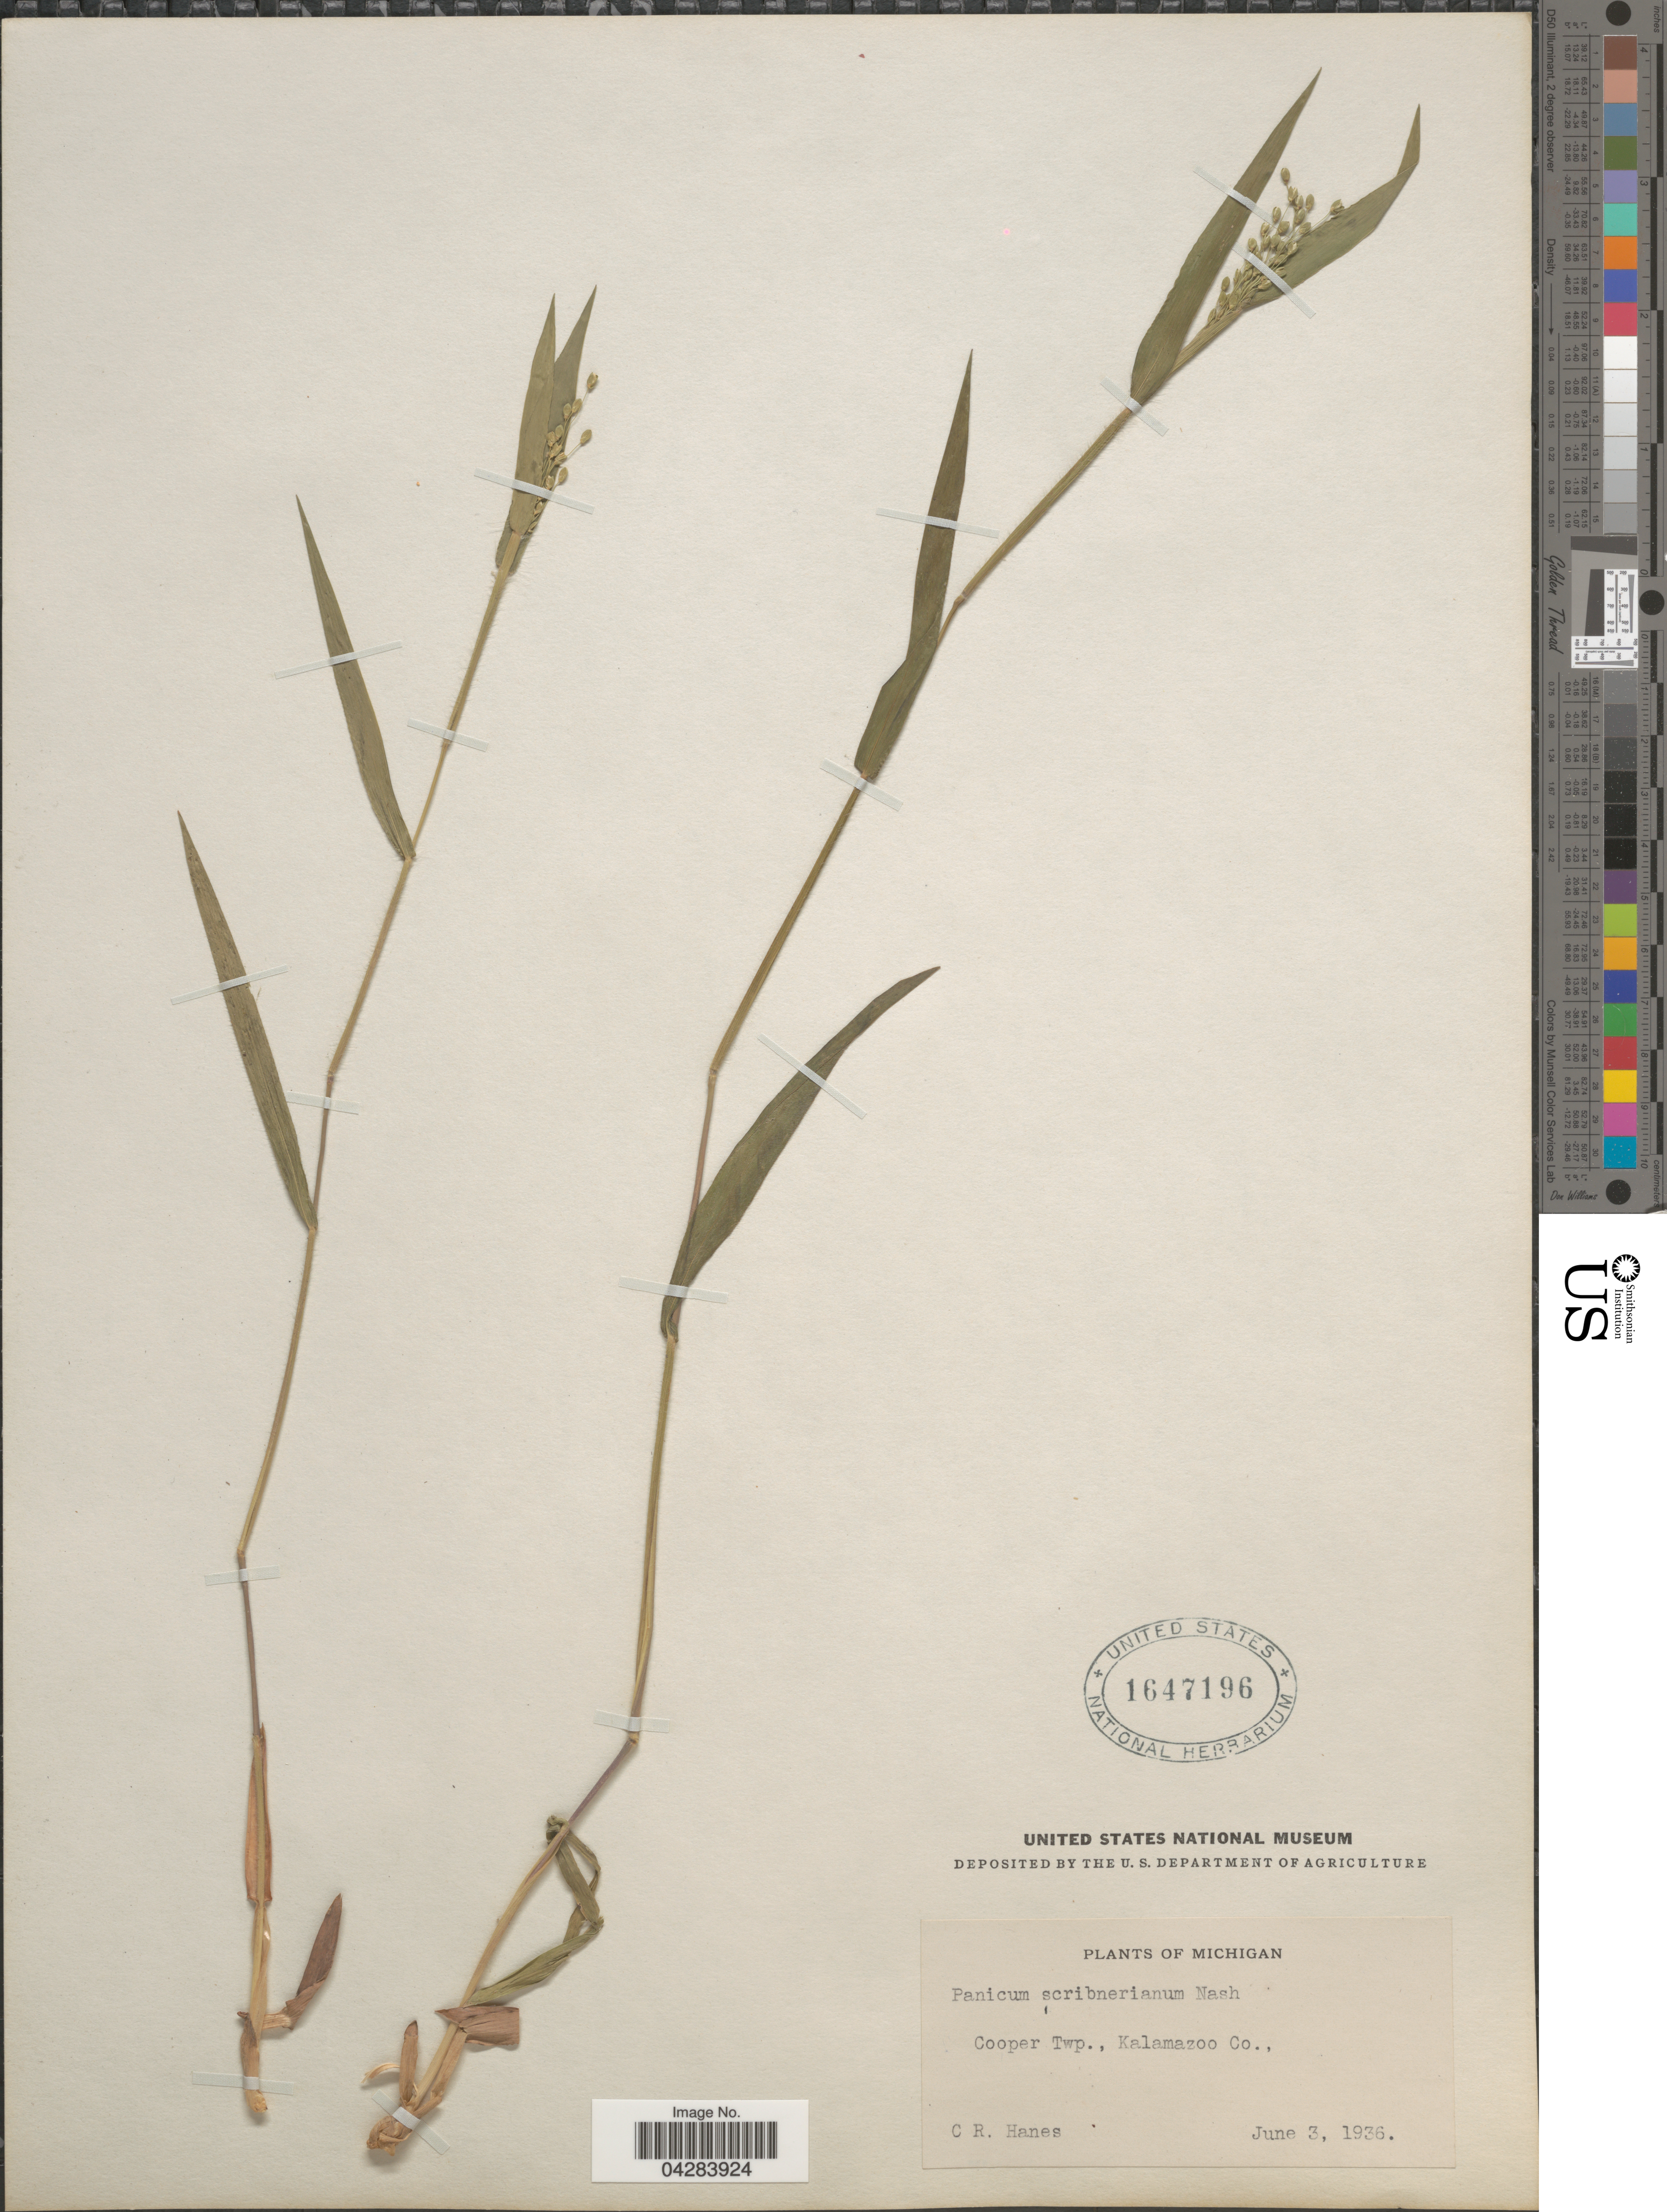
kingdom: Plantae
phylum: Tracheophyta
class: Liliopsida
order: Poales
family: Poaceae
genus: Dichanthelium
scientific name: Dichanthelium oligosanthes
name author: (Schult.) Gould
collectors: C. Hanes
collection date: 1936-06-03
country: United States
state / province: Michigan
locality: Cooper Twp., Kalamazoo Co.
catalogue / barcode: US 1647196